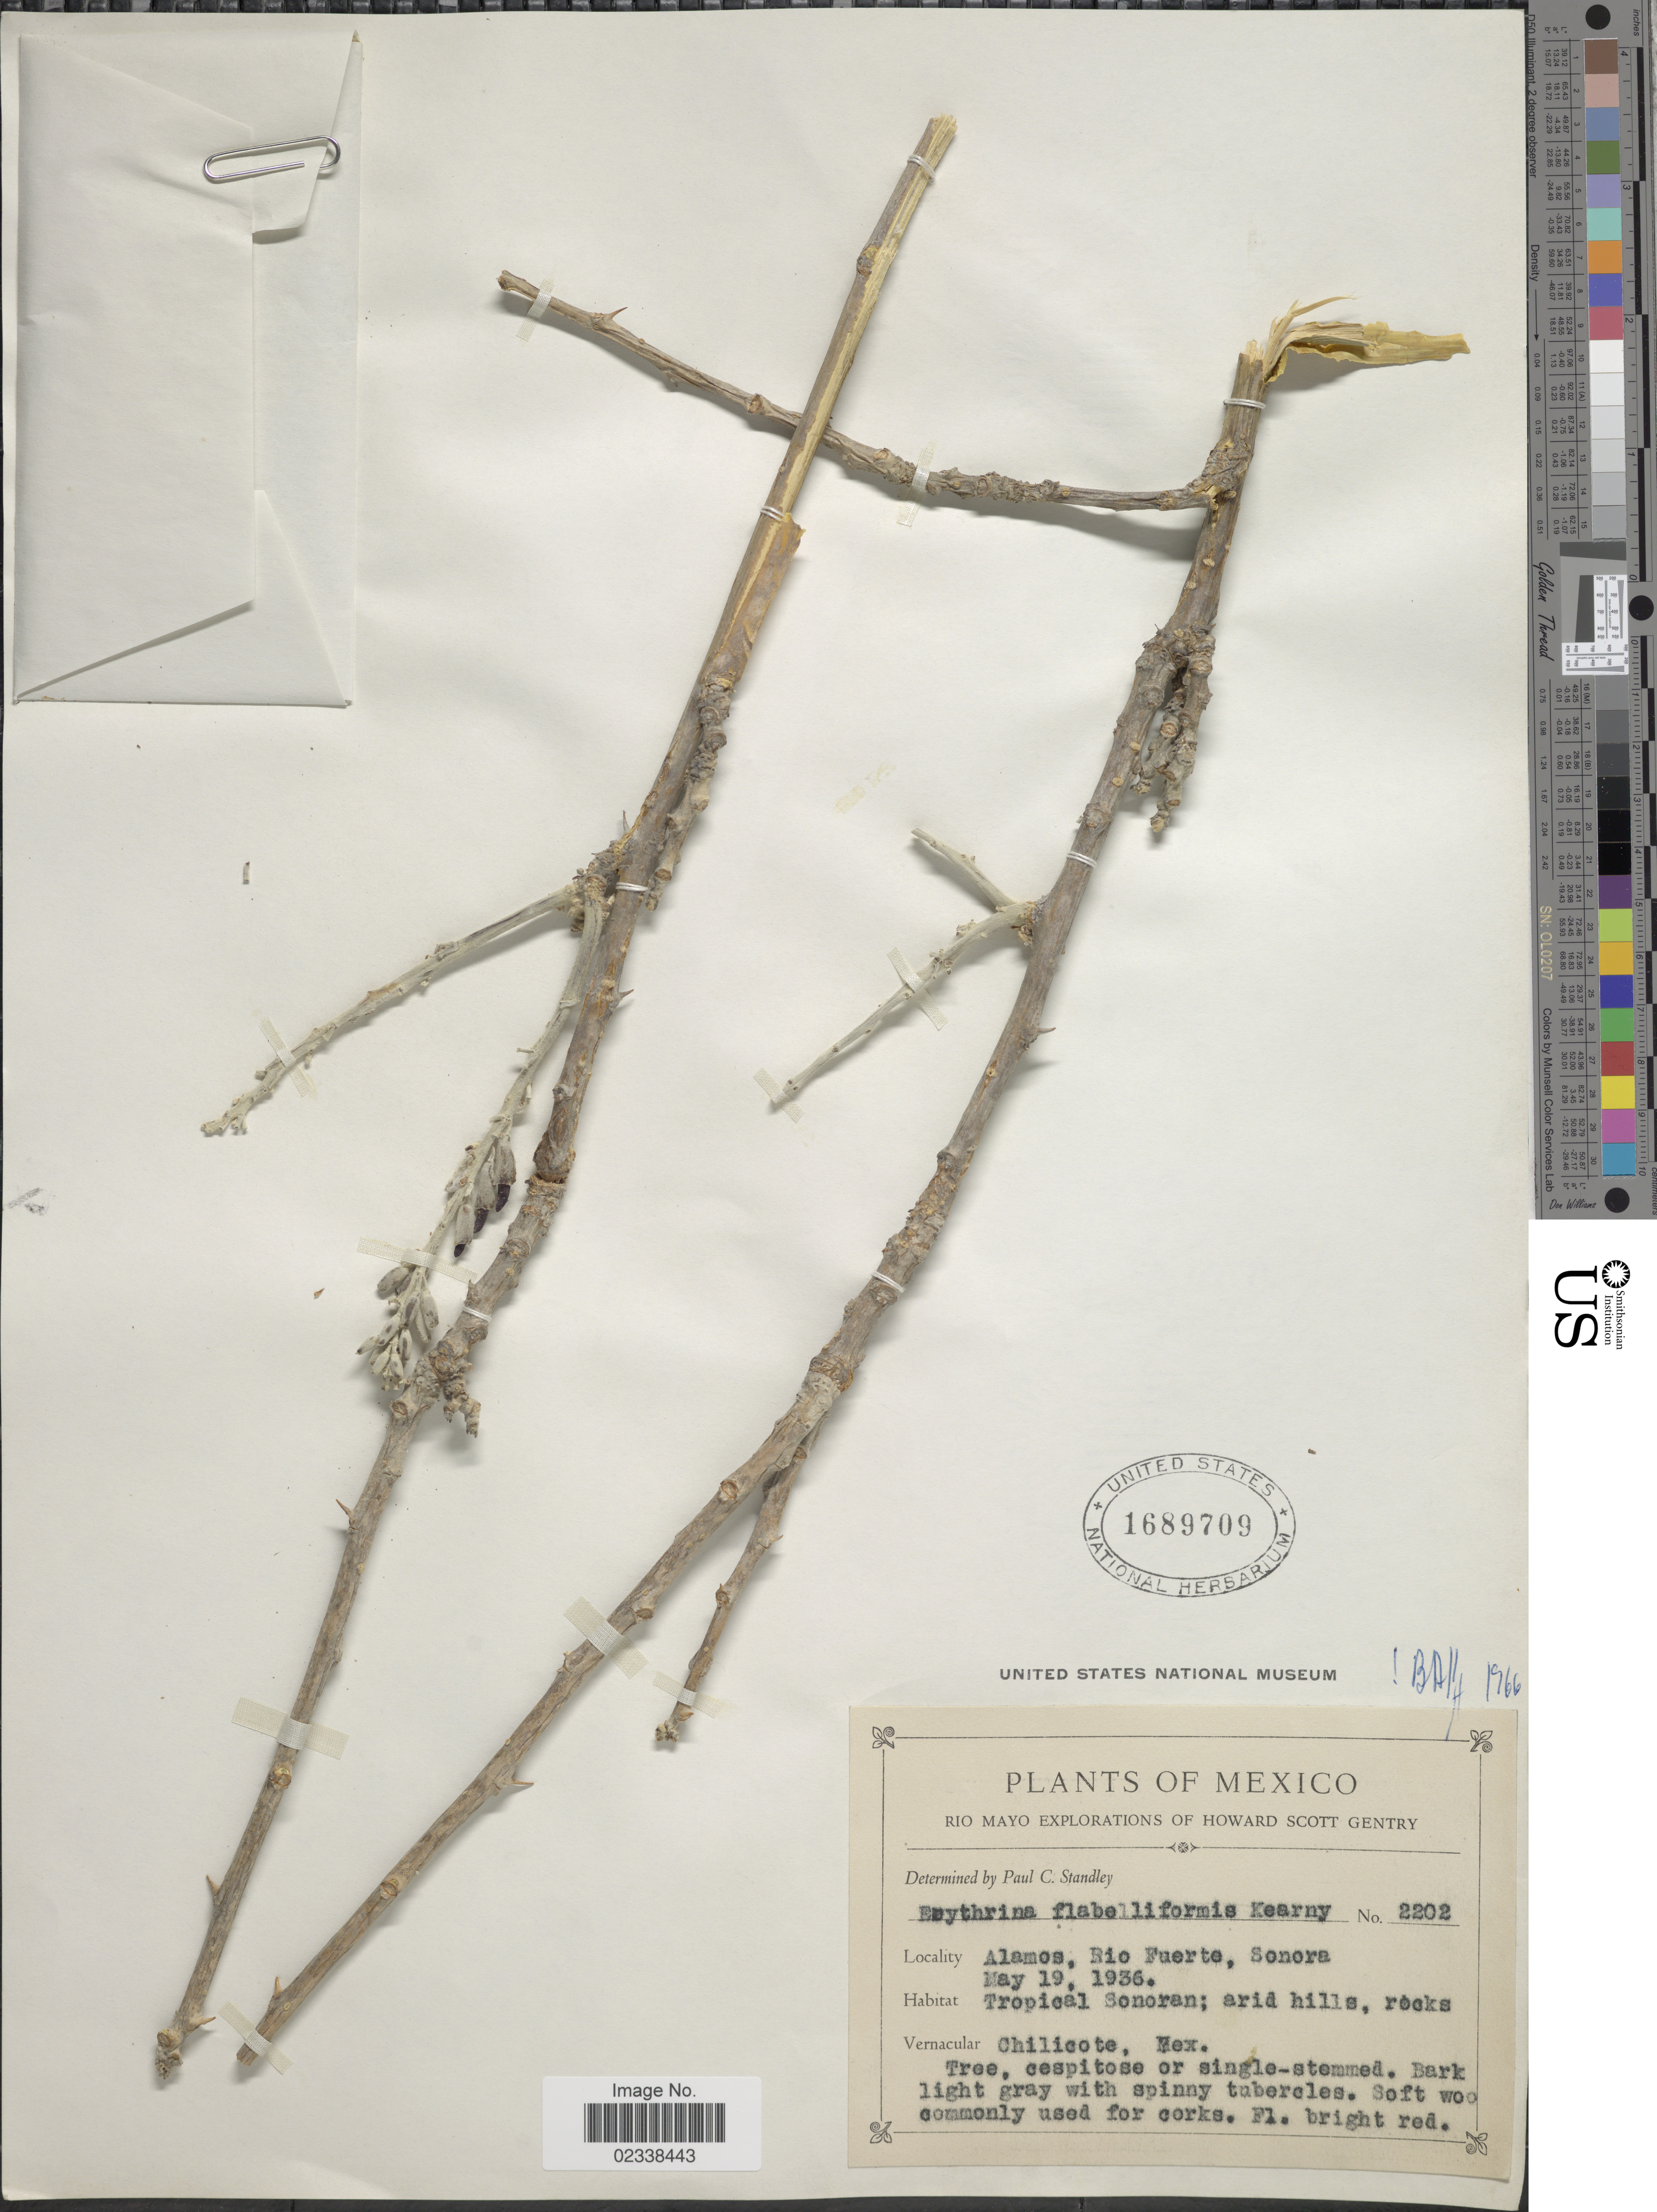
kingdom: Plantae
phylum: Tracheophyta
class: Magnoliopsida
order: Fabales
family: Fabaceae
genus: Erythrina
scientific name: Erythrina flabelliformis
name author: Kearney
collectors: H. S. Gentry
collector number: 2202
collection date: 1936-05-19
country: Mexico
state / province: Sonora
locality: Alamos, Rio Fuerte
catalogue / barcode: US 1689709